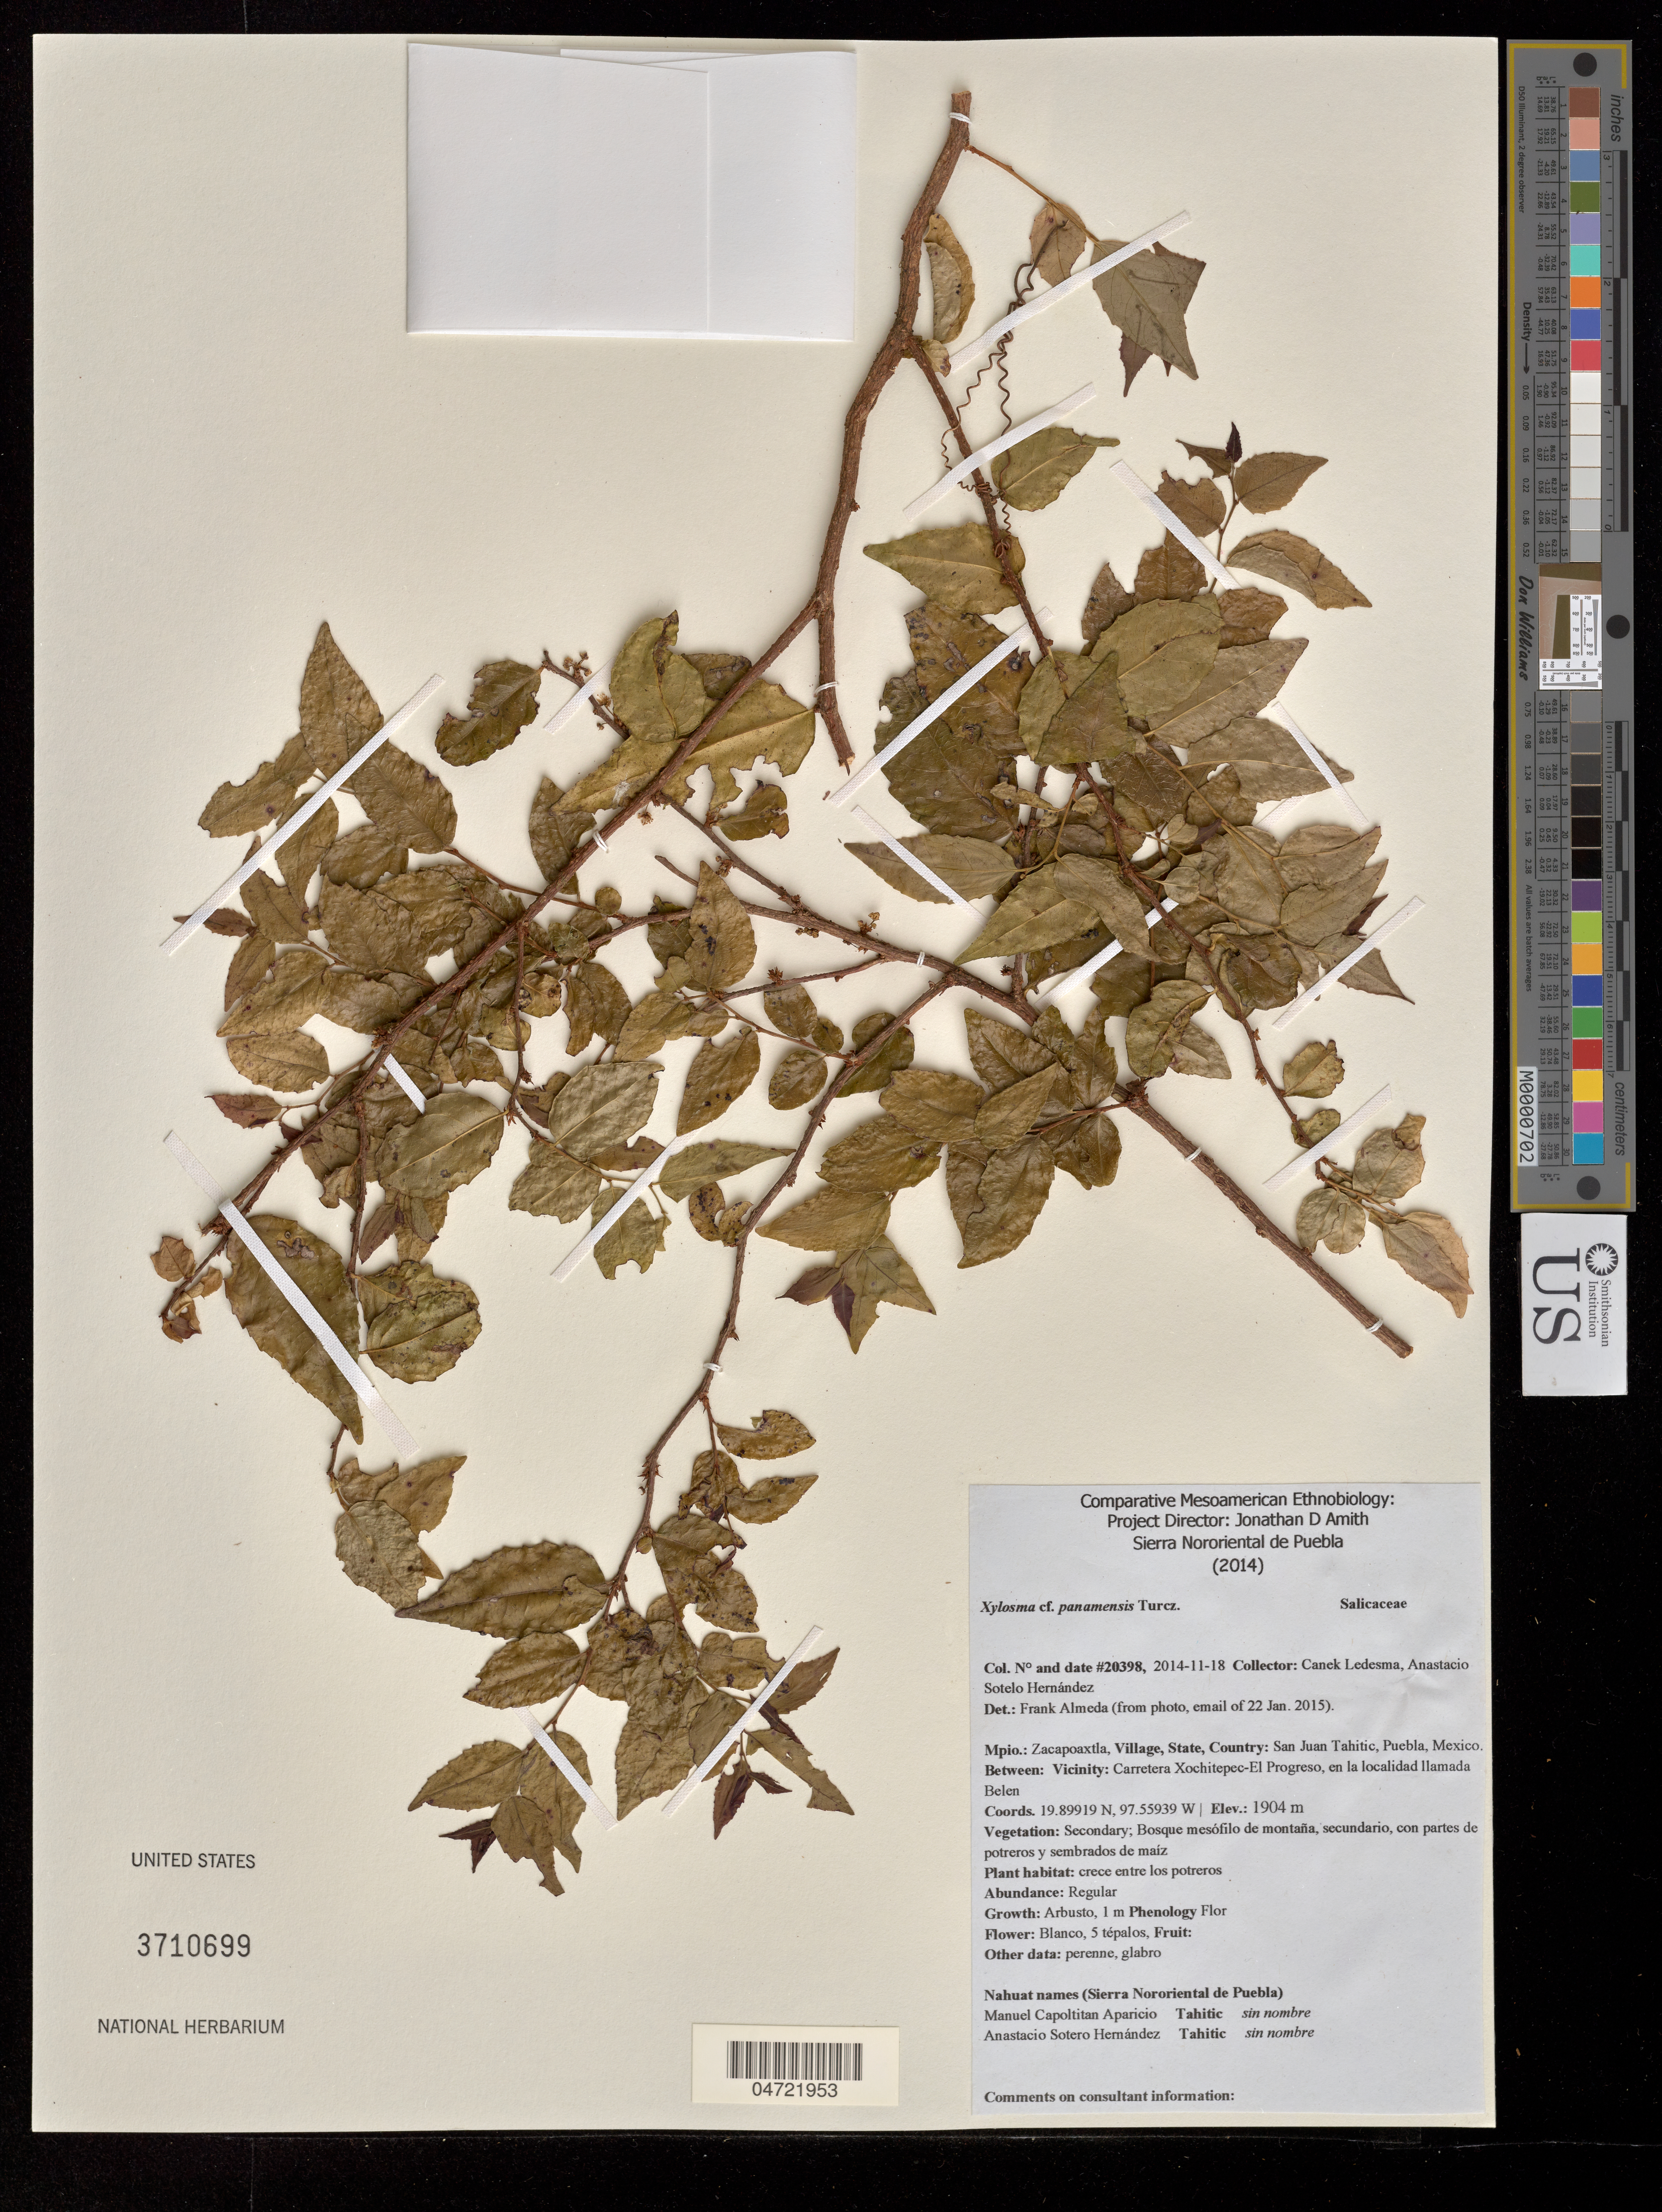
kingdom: Plantae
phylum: Tracheophyta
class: Magnoliopsida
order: Malpighiales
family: Salicaceae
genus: Xylosma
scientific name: Xylosma panamensis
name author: Turcz.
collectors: Canek Ledesma C. & A. Sotero H.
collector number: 20398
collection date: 2014-11-18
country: Mexico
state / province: Puebla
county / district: Zacapoaxtla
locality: Carretera Xochitepec-El Progreso, en la localidad llamada Belen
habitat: Crece entre los potreros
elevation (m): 1904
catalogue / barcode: US 3710699